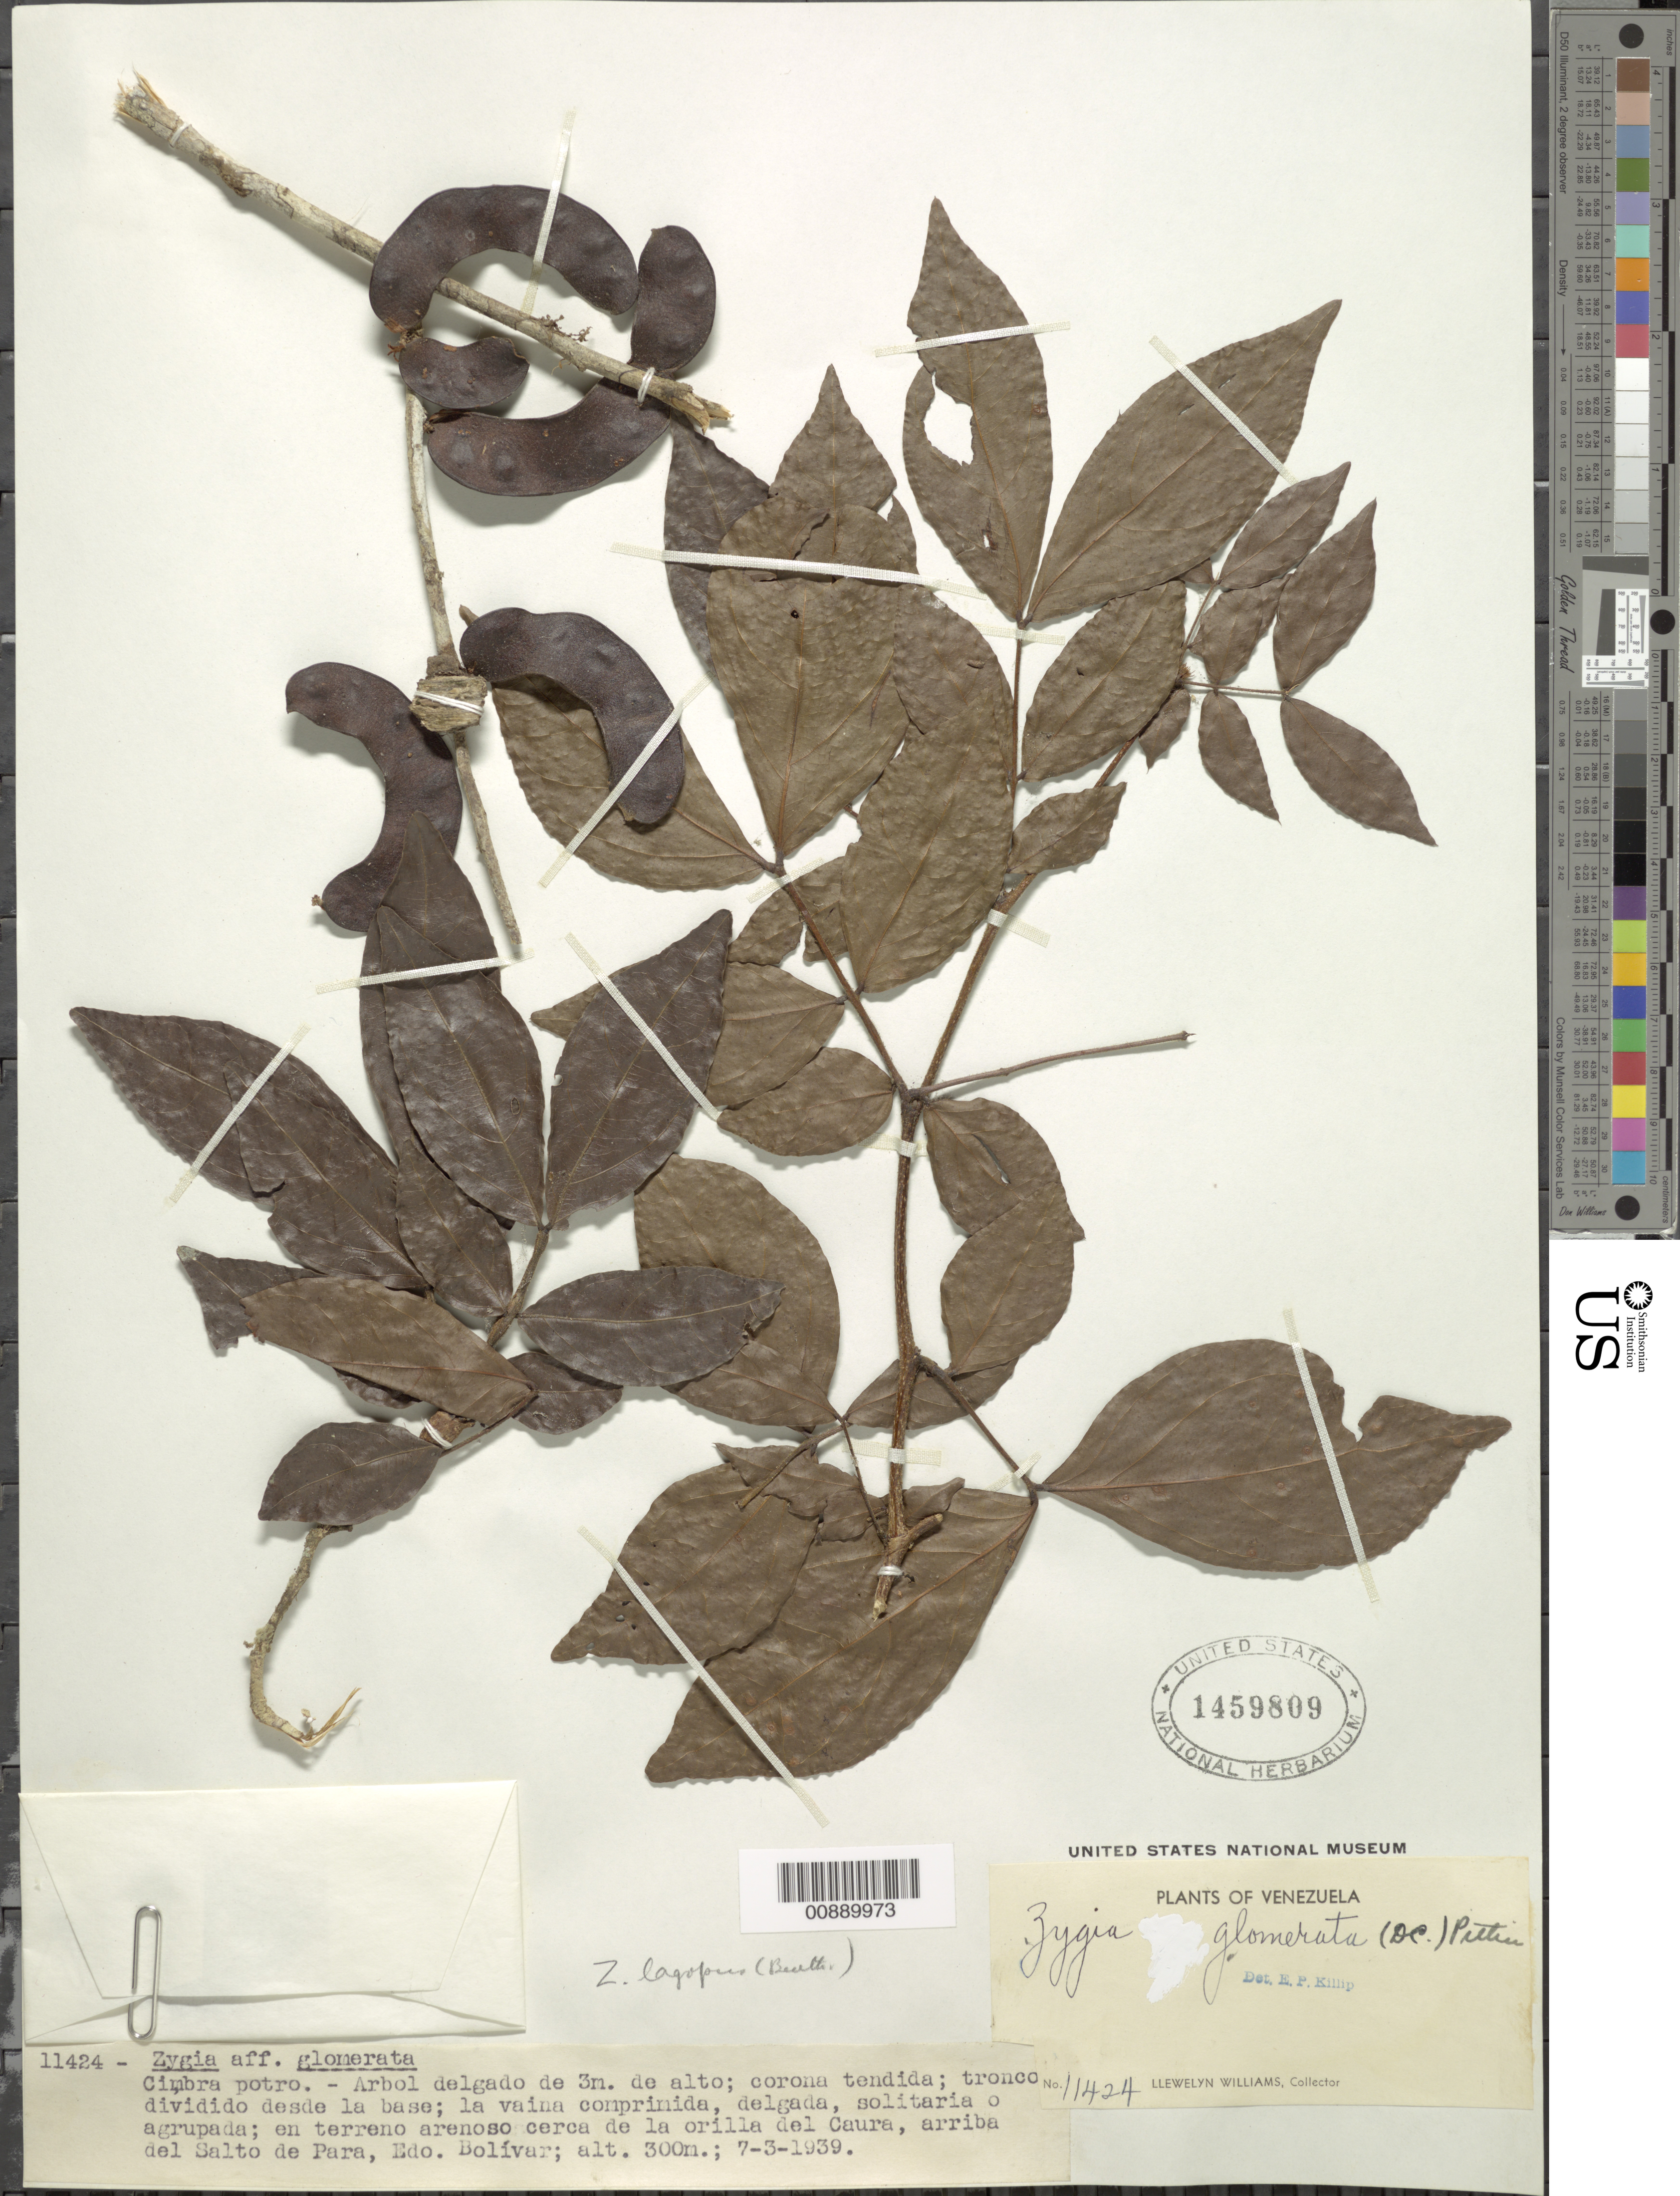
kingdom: Plantae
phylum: Tracheophyta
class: Magnoliopsida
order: Fabales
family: Fabaceae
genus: Zygia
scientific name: Zygia latifolia var. latifolia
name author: (L.) Fawc. & Rendle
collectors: Ll. Williams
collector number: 11424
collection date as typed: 7-Mar-39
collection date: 1939-03-07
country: Venezuela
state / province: Bolívar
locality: Salto de Para, Medio Caura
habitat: Terreno arenoso cerca de la orilla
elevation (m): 300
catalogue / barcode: US 1459809